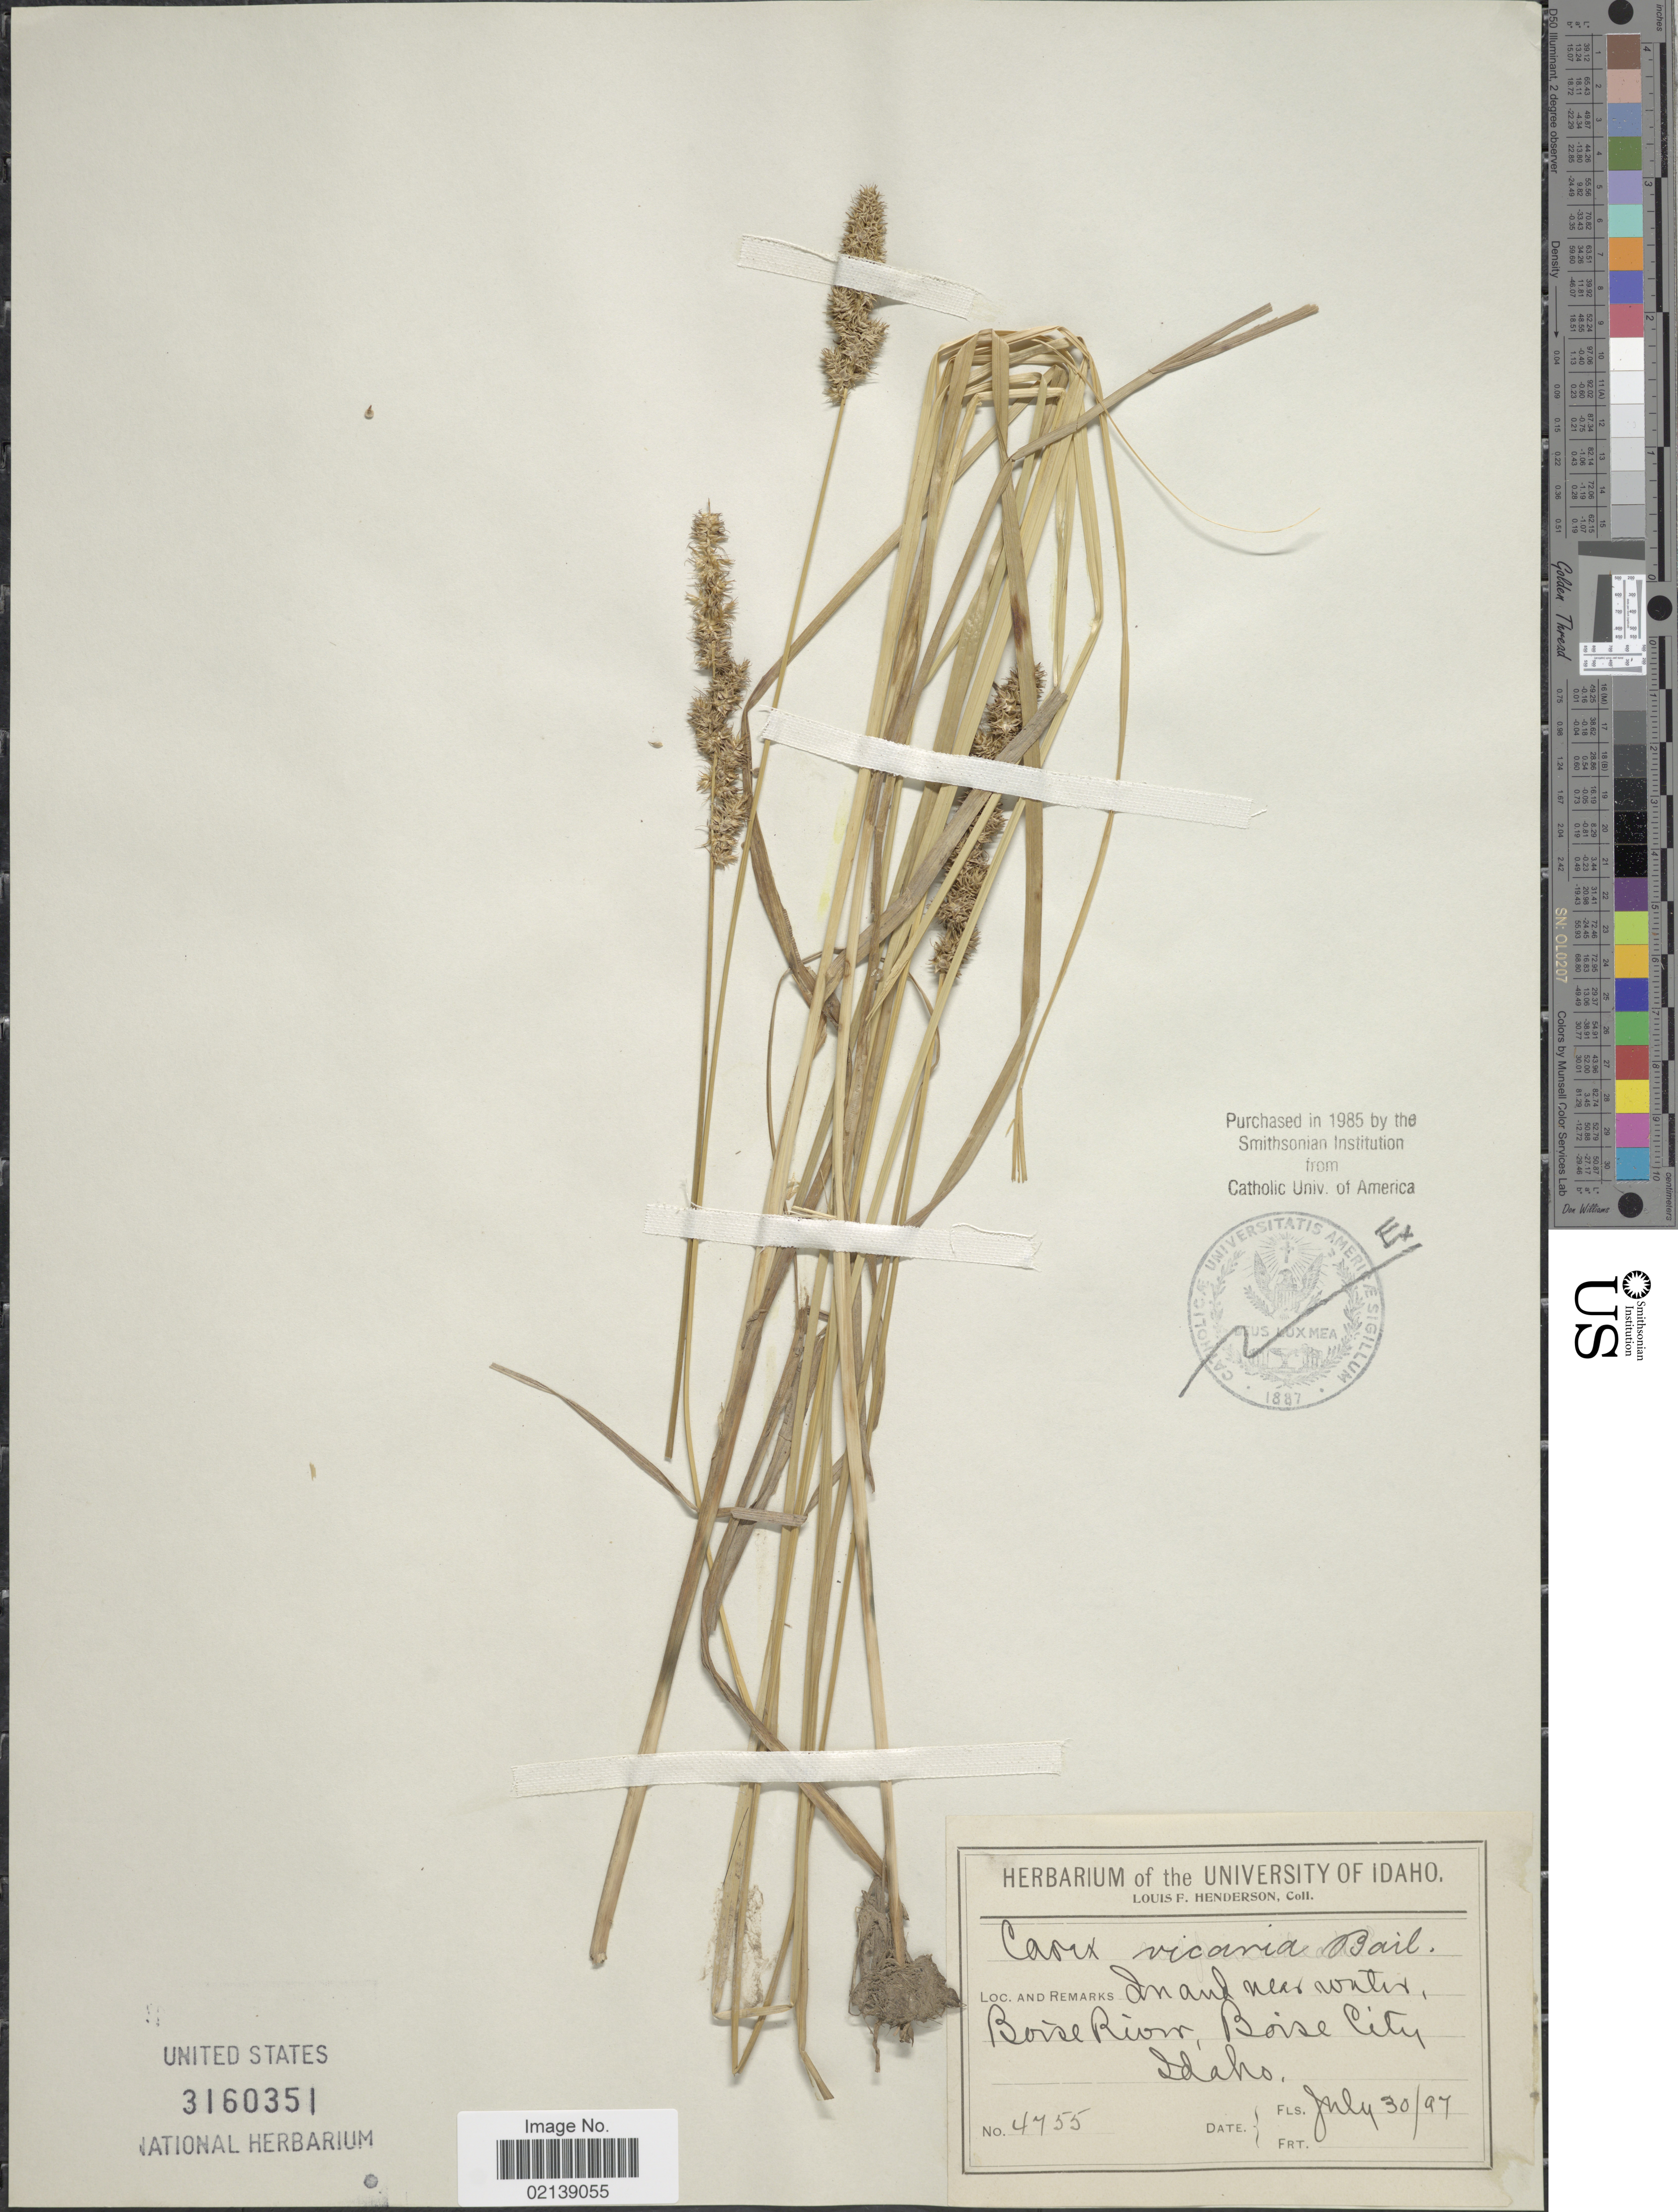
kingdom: Plantae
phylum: Tracheophyta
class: Liliopsida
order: Poales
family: Cyperaceae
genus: Carex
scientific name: Carex densa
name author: (L.H. Bailey) L.H. Bailey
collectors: L. Henderson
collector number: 4755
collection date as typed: Transcribed d/m/y: 30/7/97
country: United States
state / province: Idaho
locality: In and near water, Boise River, Boise City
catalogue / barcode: US 3160351